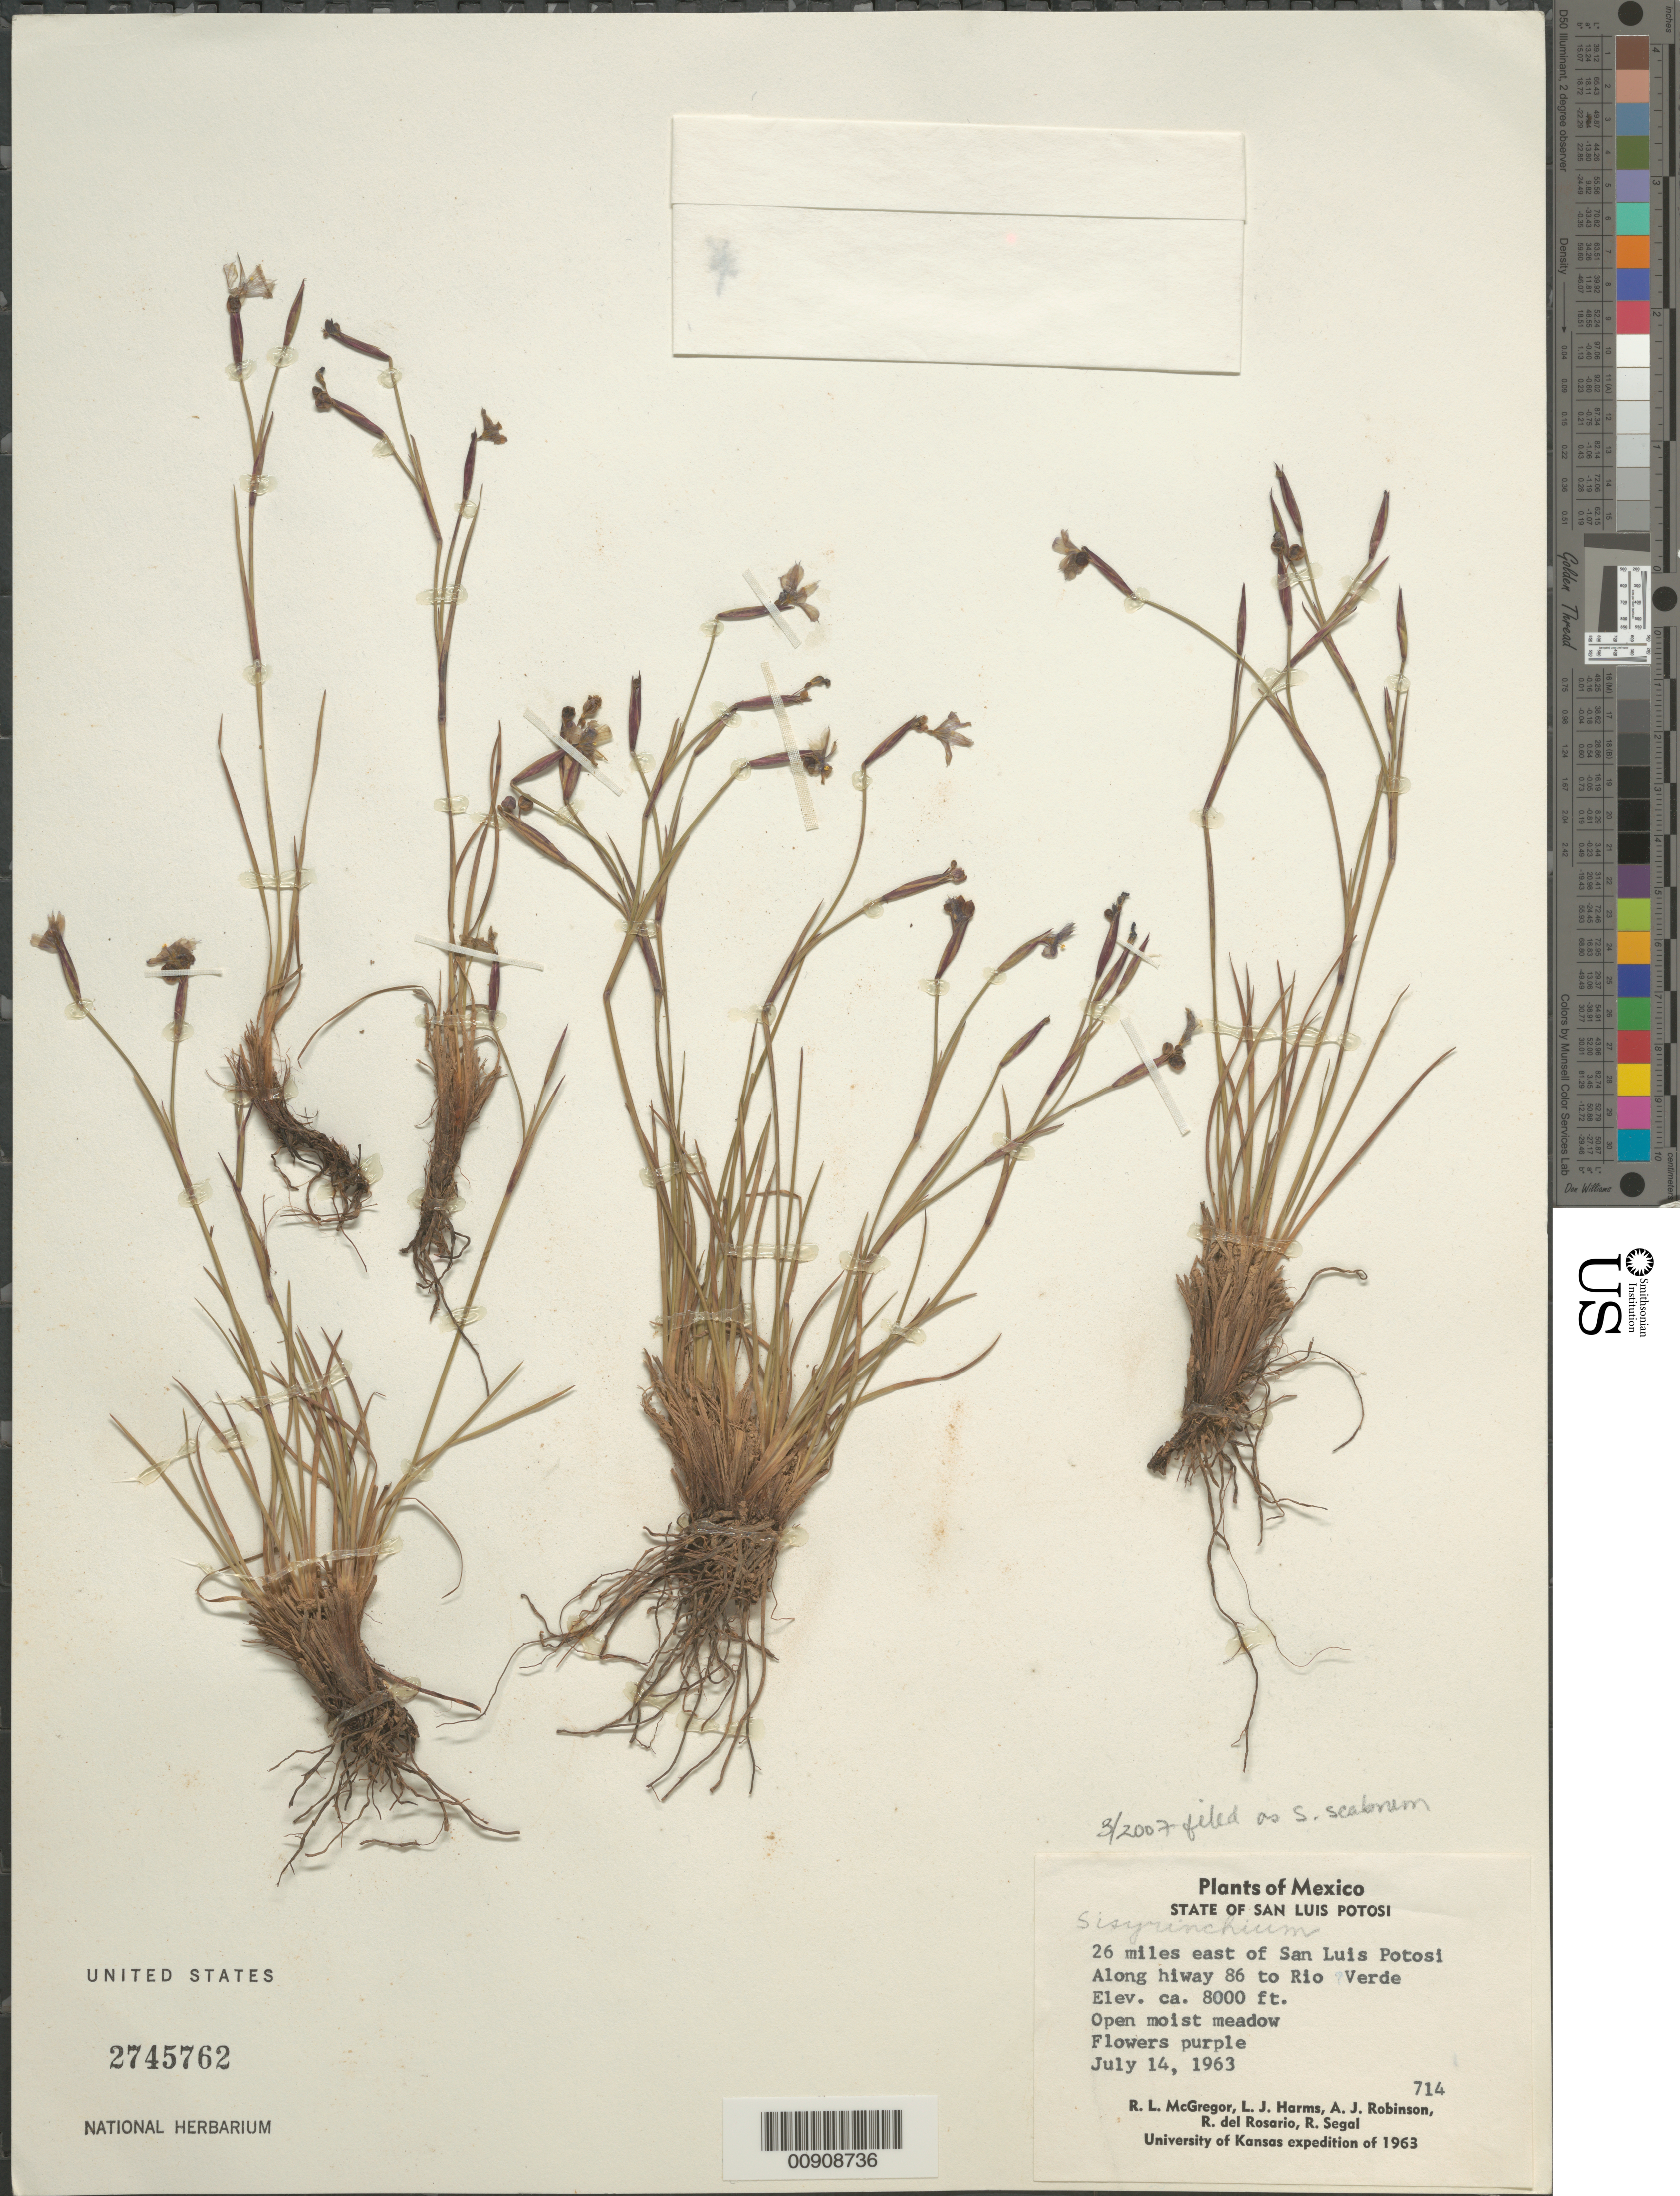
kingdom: Plantae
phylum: Tracheophyta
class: Liliopsida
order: Asparagales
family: Iridaceae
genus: Sisyrinchium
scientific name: Sisyrinchium scabrum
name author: Schltdl. & Cham.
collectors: R. McGregor, L. Harms, A. J. Robinson, R. del Rosario & R. Segal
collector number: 714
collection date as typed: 14 Jul 1963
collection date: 1963-07-14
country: Mexico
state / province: San Luis Potosí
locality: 26 miles east of San Luis Potosí along highway 86 to Río Verde.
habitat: Open moist meadow.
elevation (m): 2438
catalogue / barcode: US 2745762